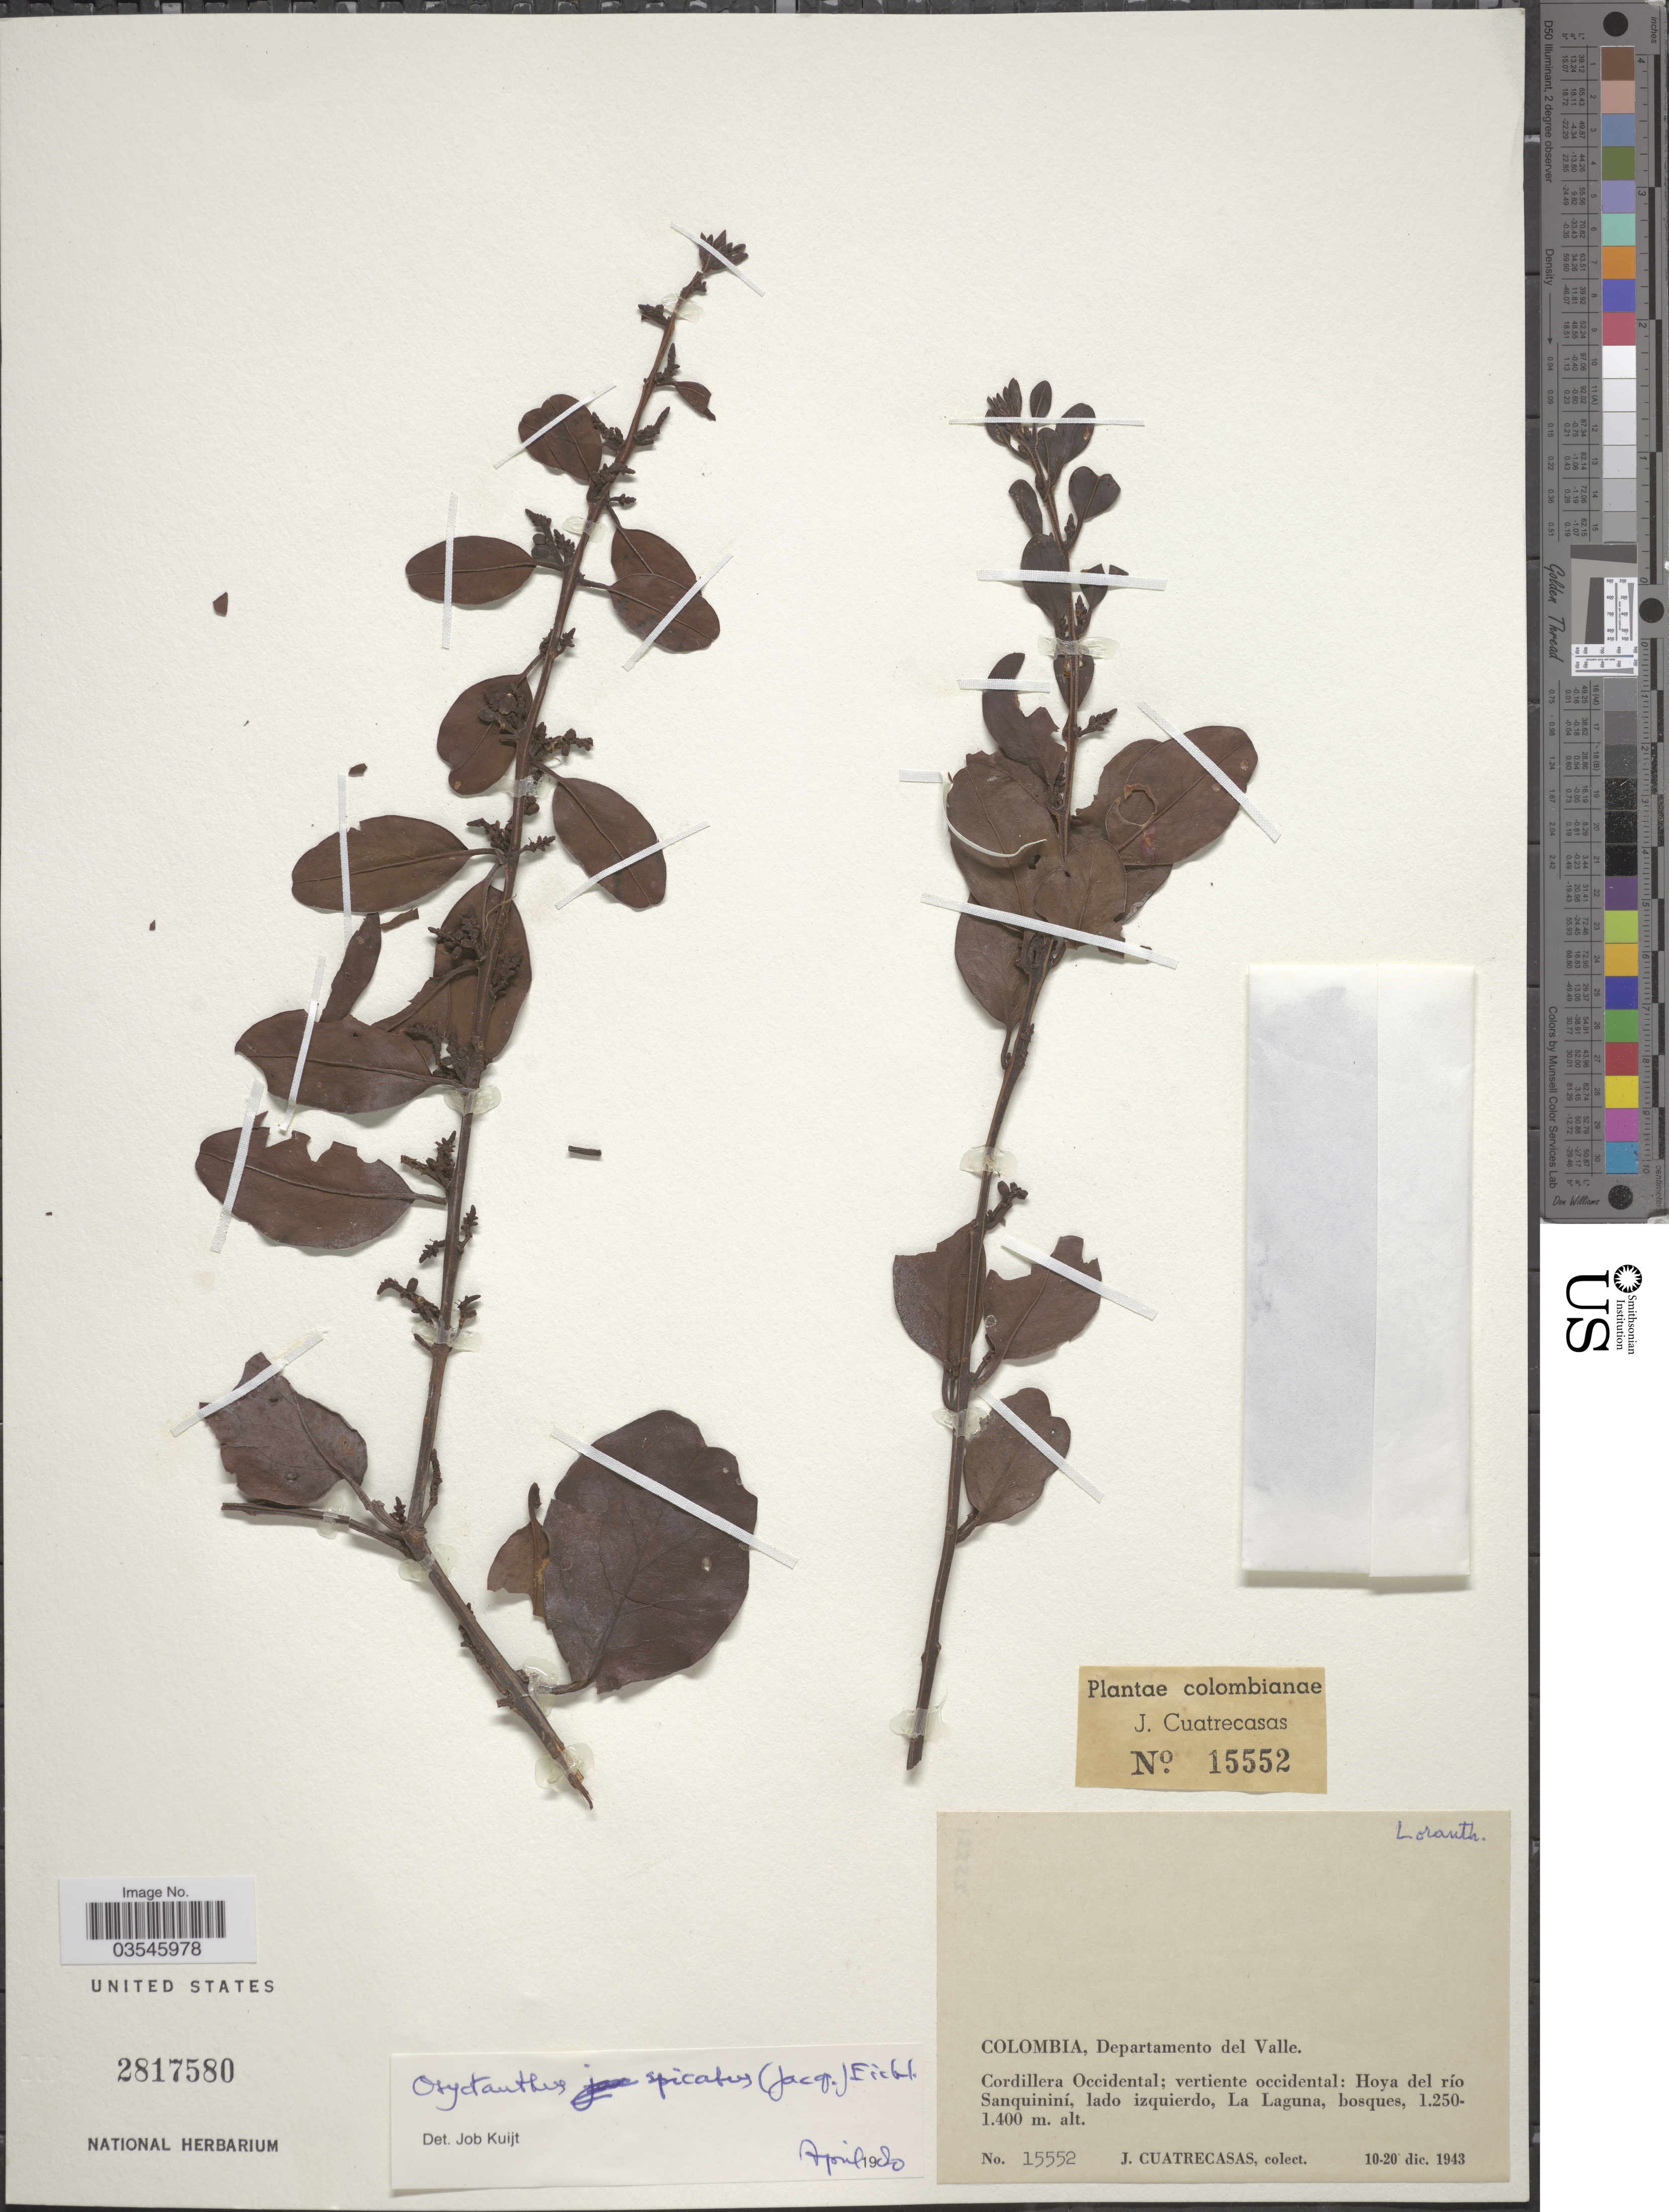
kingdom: Plantae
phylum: Tracheophyta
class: Magnoliopsida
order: Santalales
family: Loranthaceae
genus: Oryctanthus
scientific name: Oryctanthus spicatus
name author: (Jacq.) Eichler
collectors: J. Cuatrecasas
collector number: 15552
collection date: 1943-12-10/1943-12-20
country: Colombia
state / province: Valle del Cauca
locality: Departamento del Valle. Cordillera Occidental; vertiente occidental: Hoya del río Sanquininí, lado izquierdo, La Laguna.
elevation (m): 1250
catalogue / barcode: US 2817580